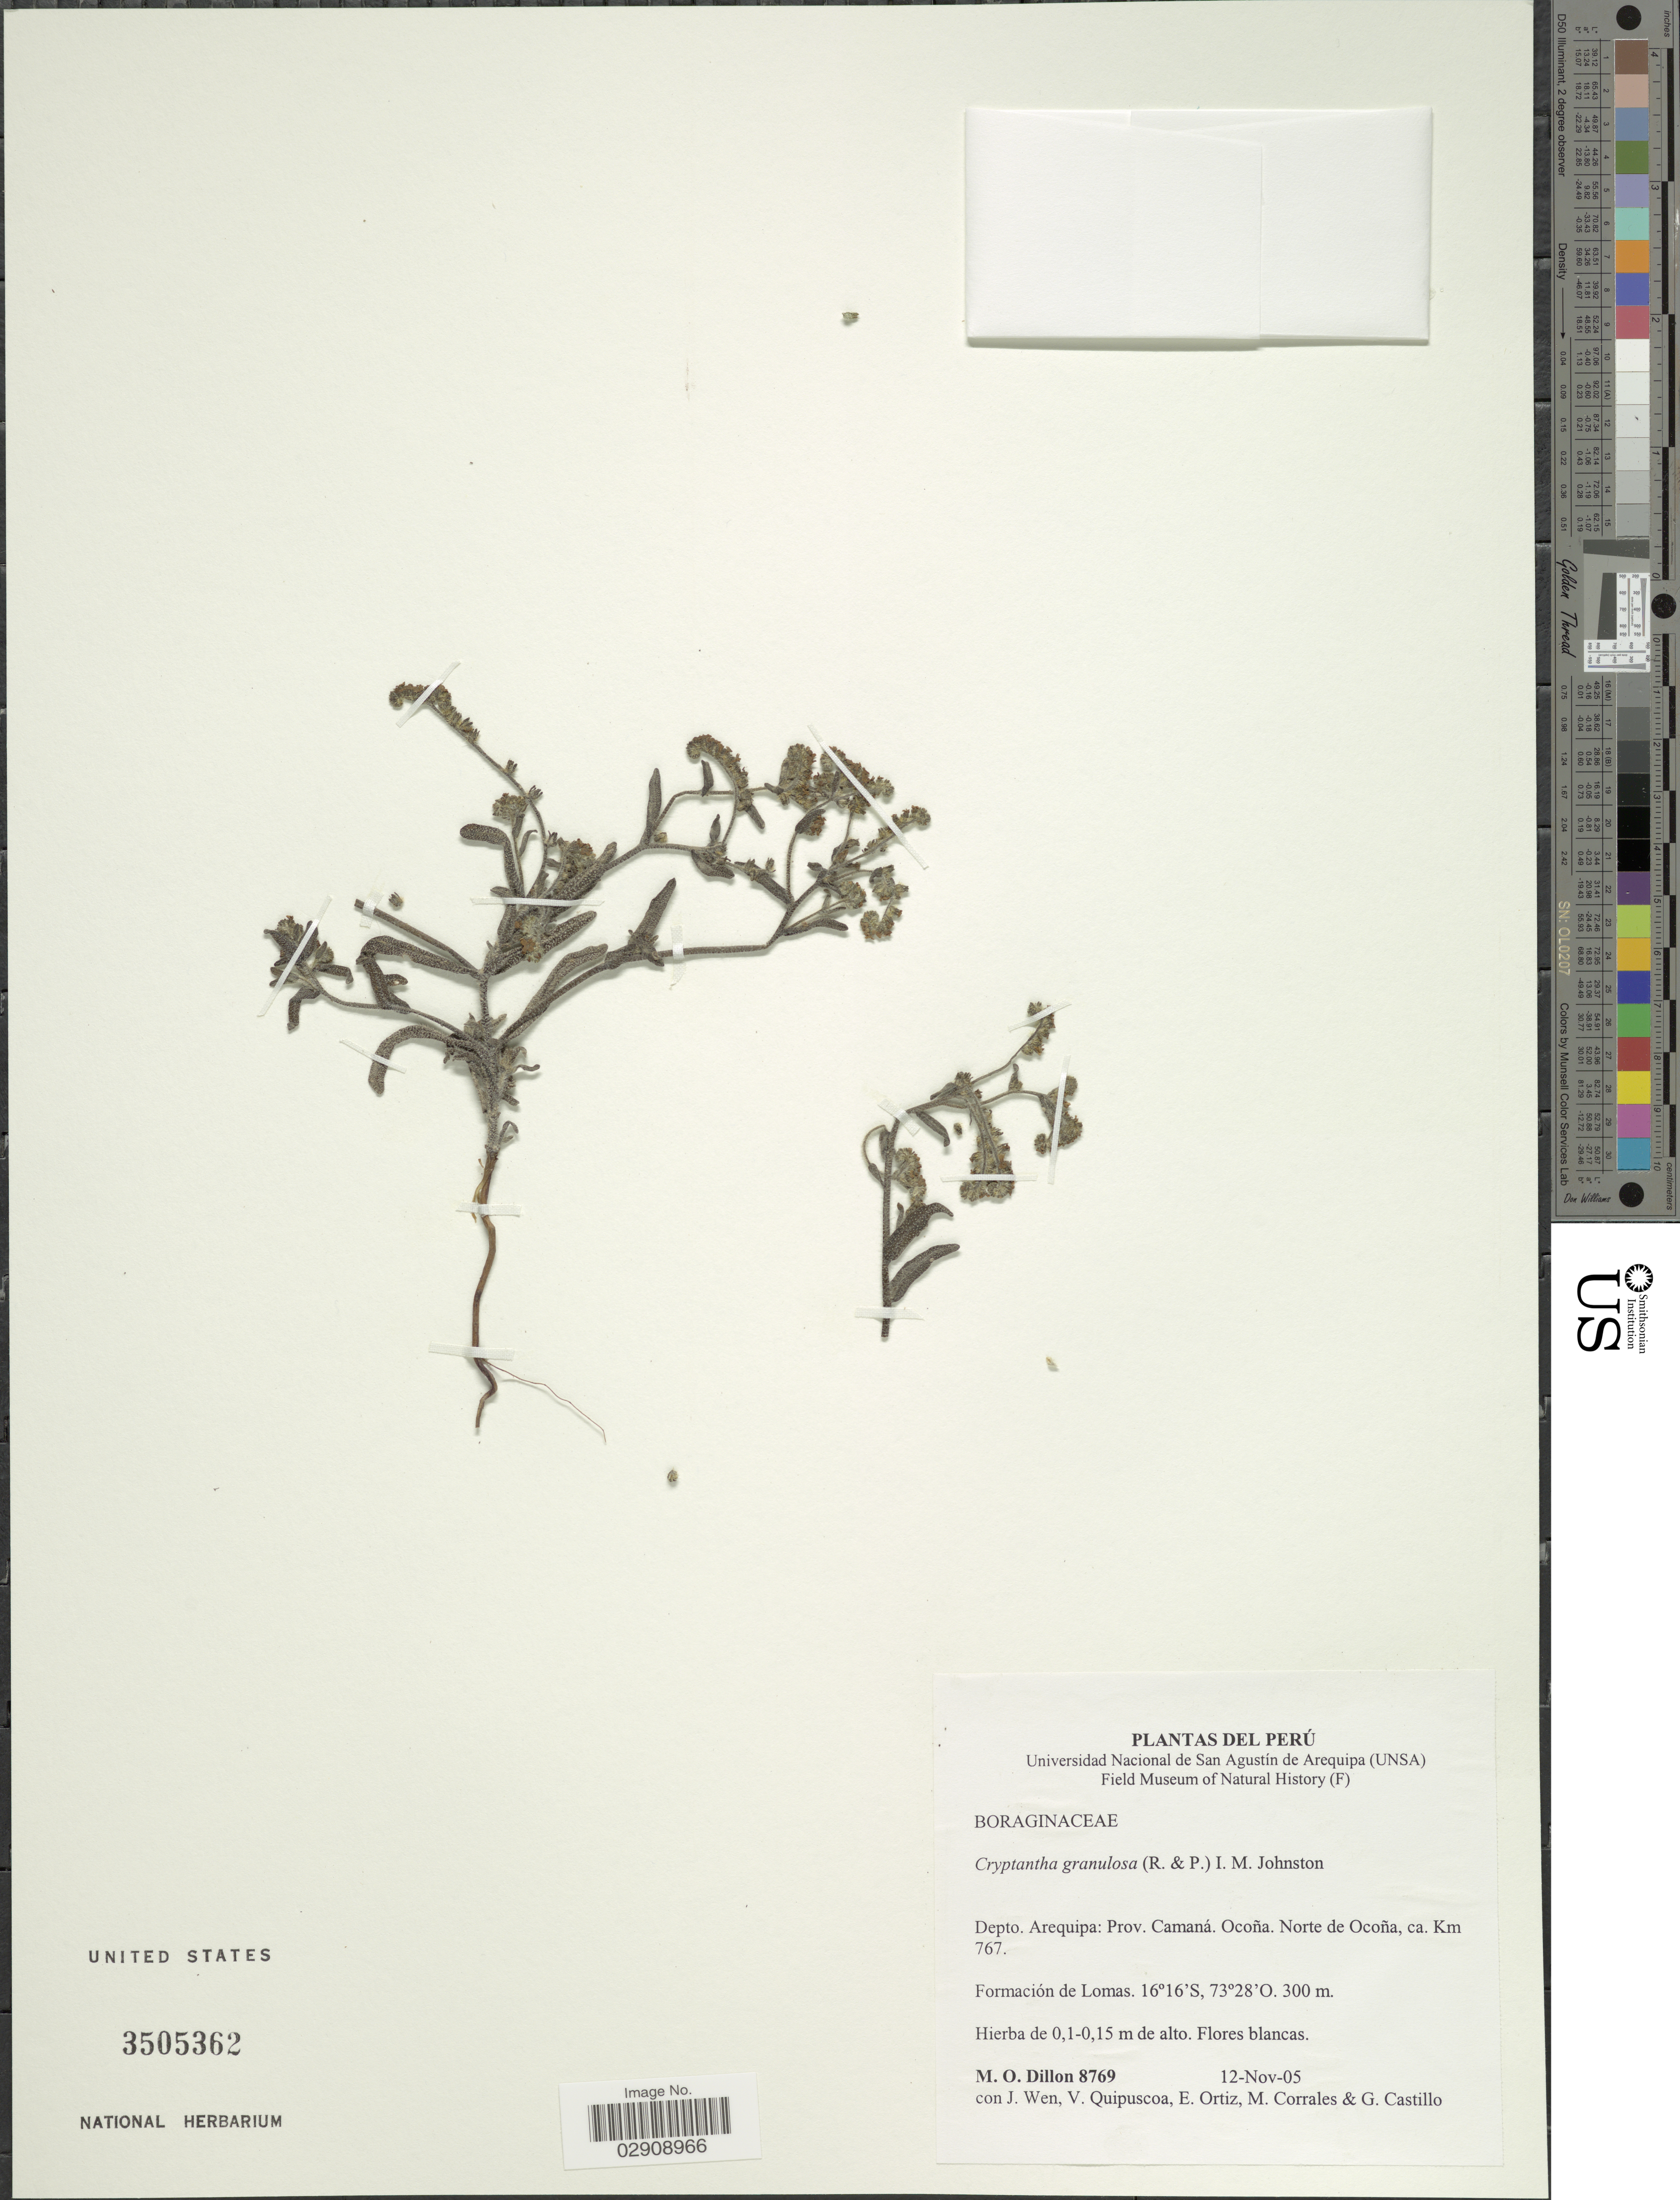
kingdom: Plantae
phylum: Tracheophyta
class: Magnoliopsida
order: Boraginales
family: Boraginaceae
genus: Cryptantha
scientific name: Cryptantha granulosa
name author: (Ruiz & Pav.) I.M. Johnst.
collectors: M. O. Dillon, J. Wen, V. Quipuscoa, E. Ortiz & et al.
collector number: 8769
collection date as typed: Transcribed d/m/y: 12/11/5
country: Peru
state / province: Arequipa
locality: Depto. Arequipa: Prov. Camaná. Ocoña. Norte de Ocoña, ca. Km 767. Formación de Lomas. Perú.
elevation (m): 300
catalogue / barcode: US 3505362